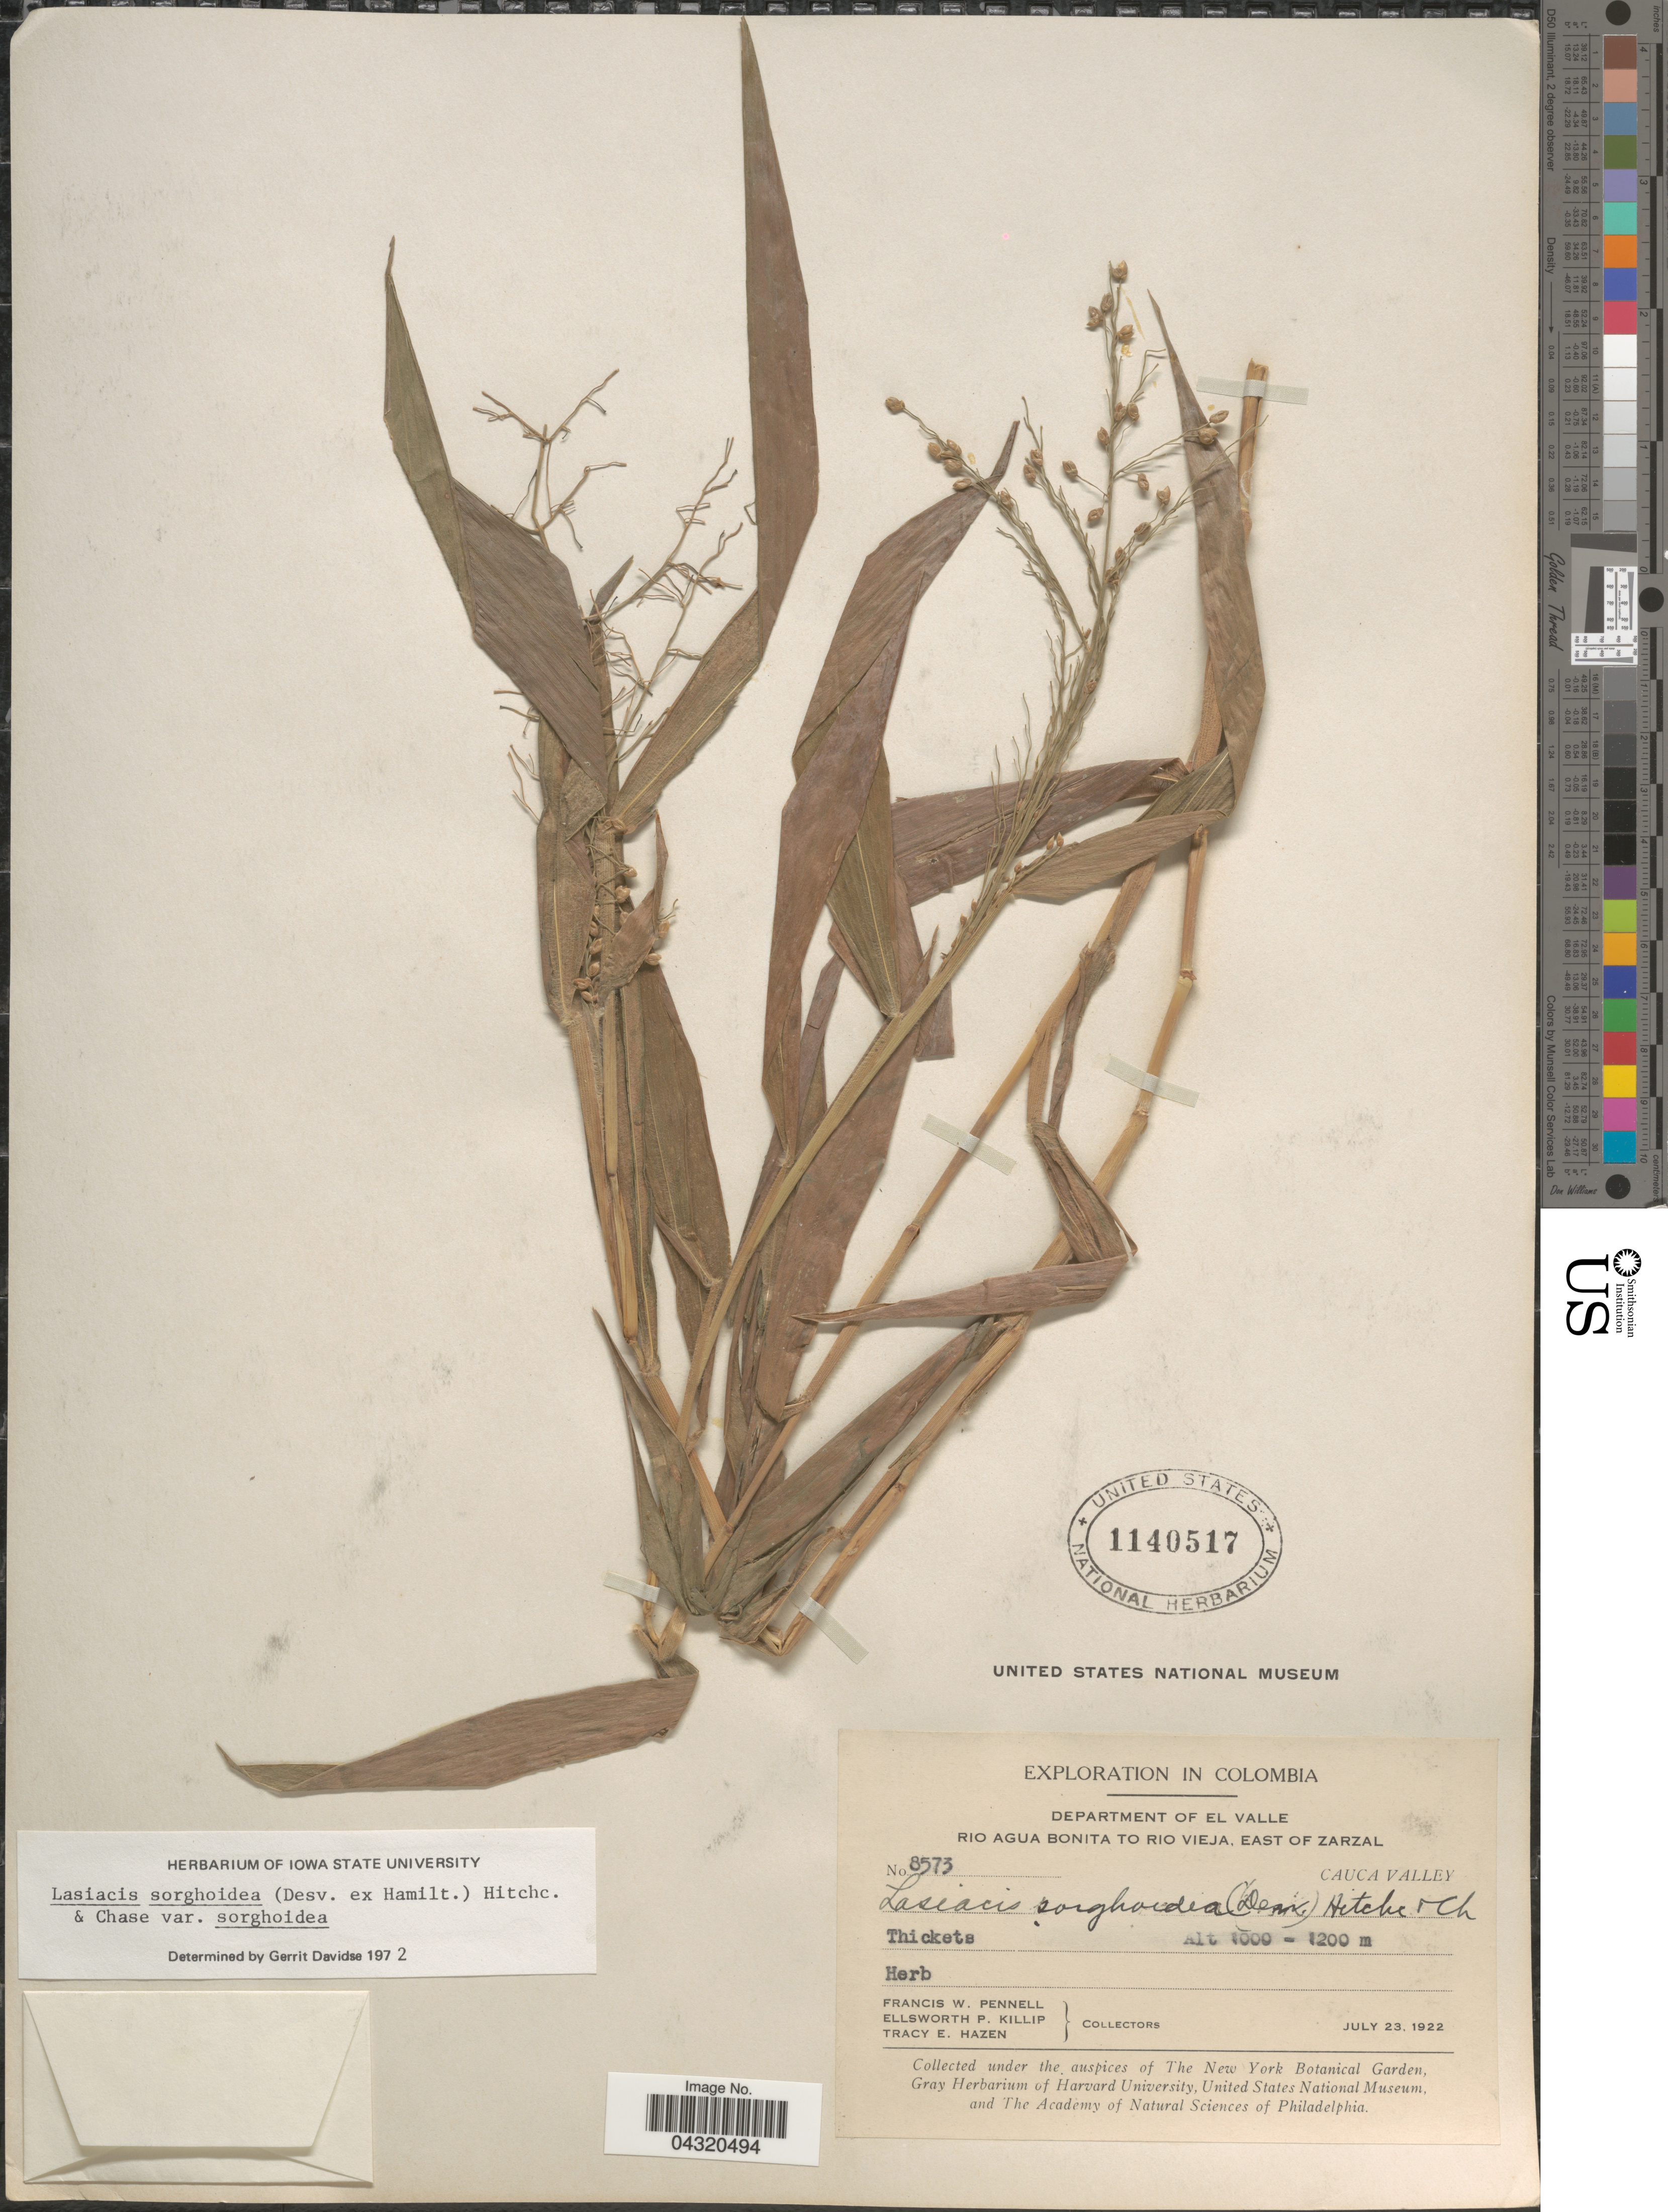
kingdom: Plantae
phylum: Tracheophyta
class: Liliopsida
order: Poales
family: Poaceae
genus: Lasiacis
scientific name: Lasiacis sorghoidea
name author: (Desv. ex Ham.) Hitchc. & Chase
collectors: F. W. Pennell, E. P. Killip & T. E. Hazen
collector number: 8573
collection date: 1922-07-23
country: Colombia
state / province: Valle del Cauca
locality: Exploration in Colombia. Department of El Valle. Rio Agua Bonita to Rio Vieja, East of Zarzal. Cauca Valley.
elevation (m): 1000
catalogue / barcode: US 1140517